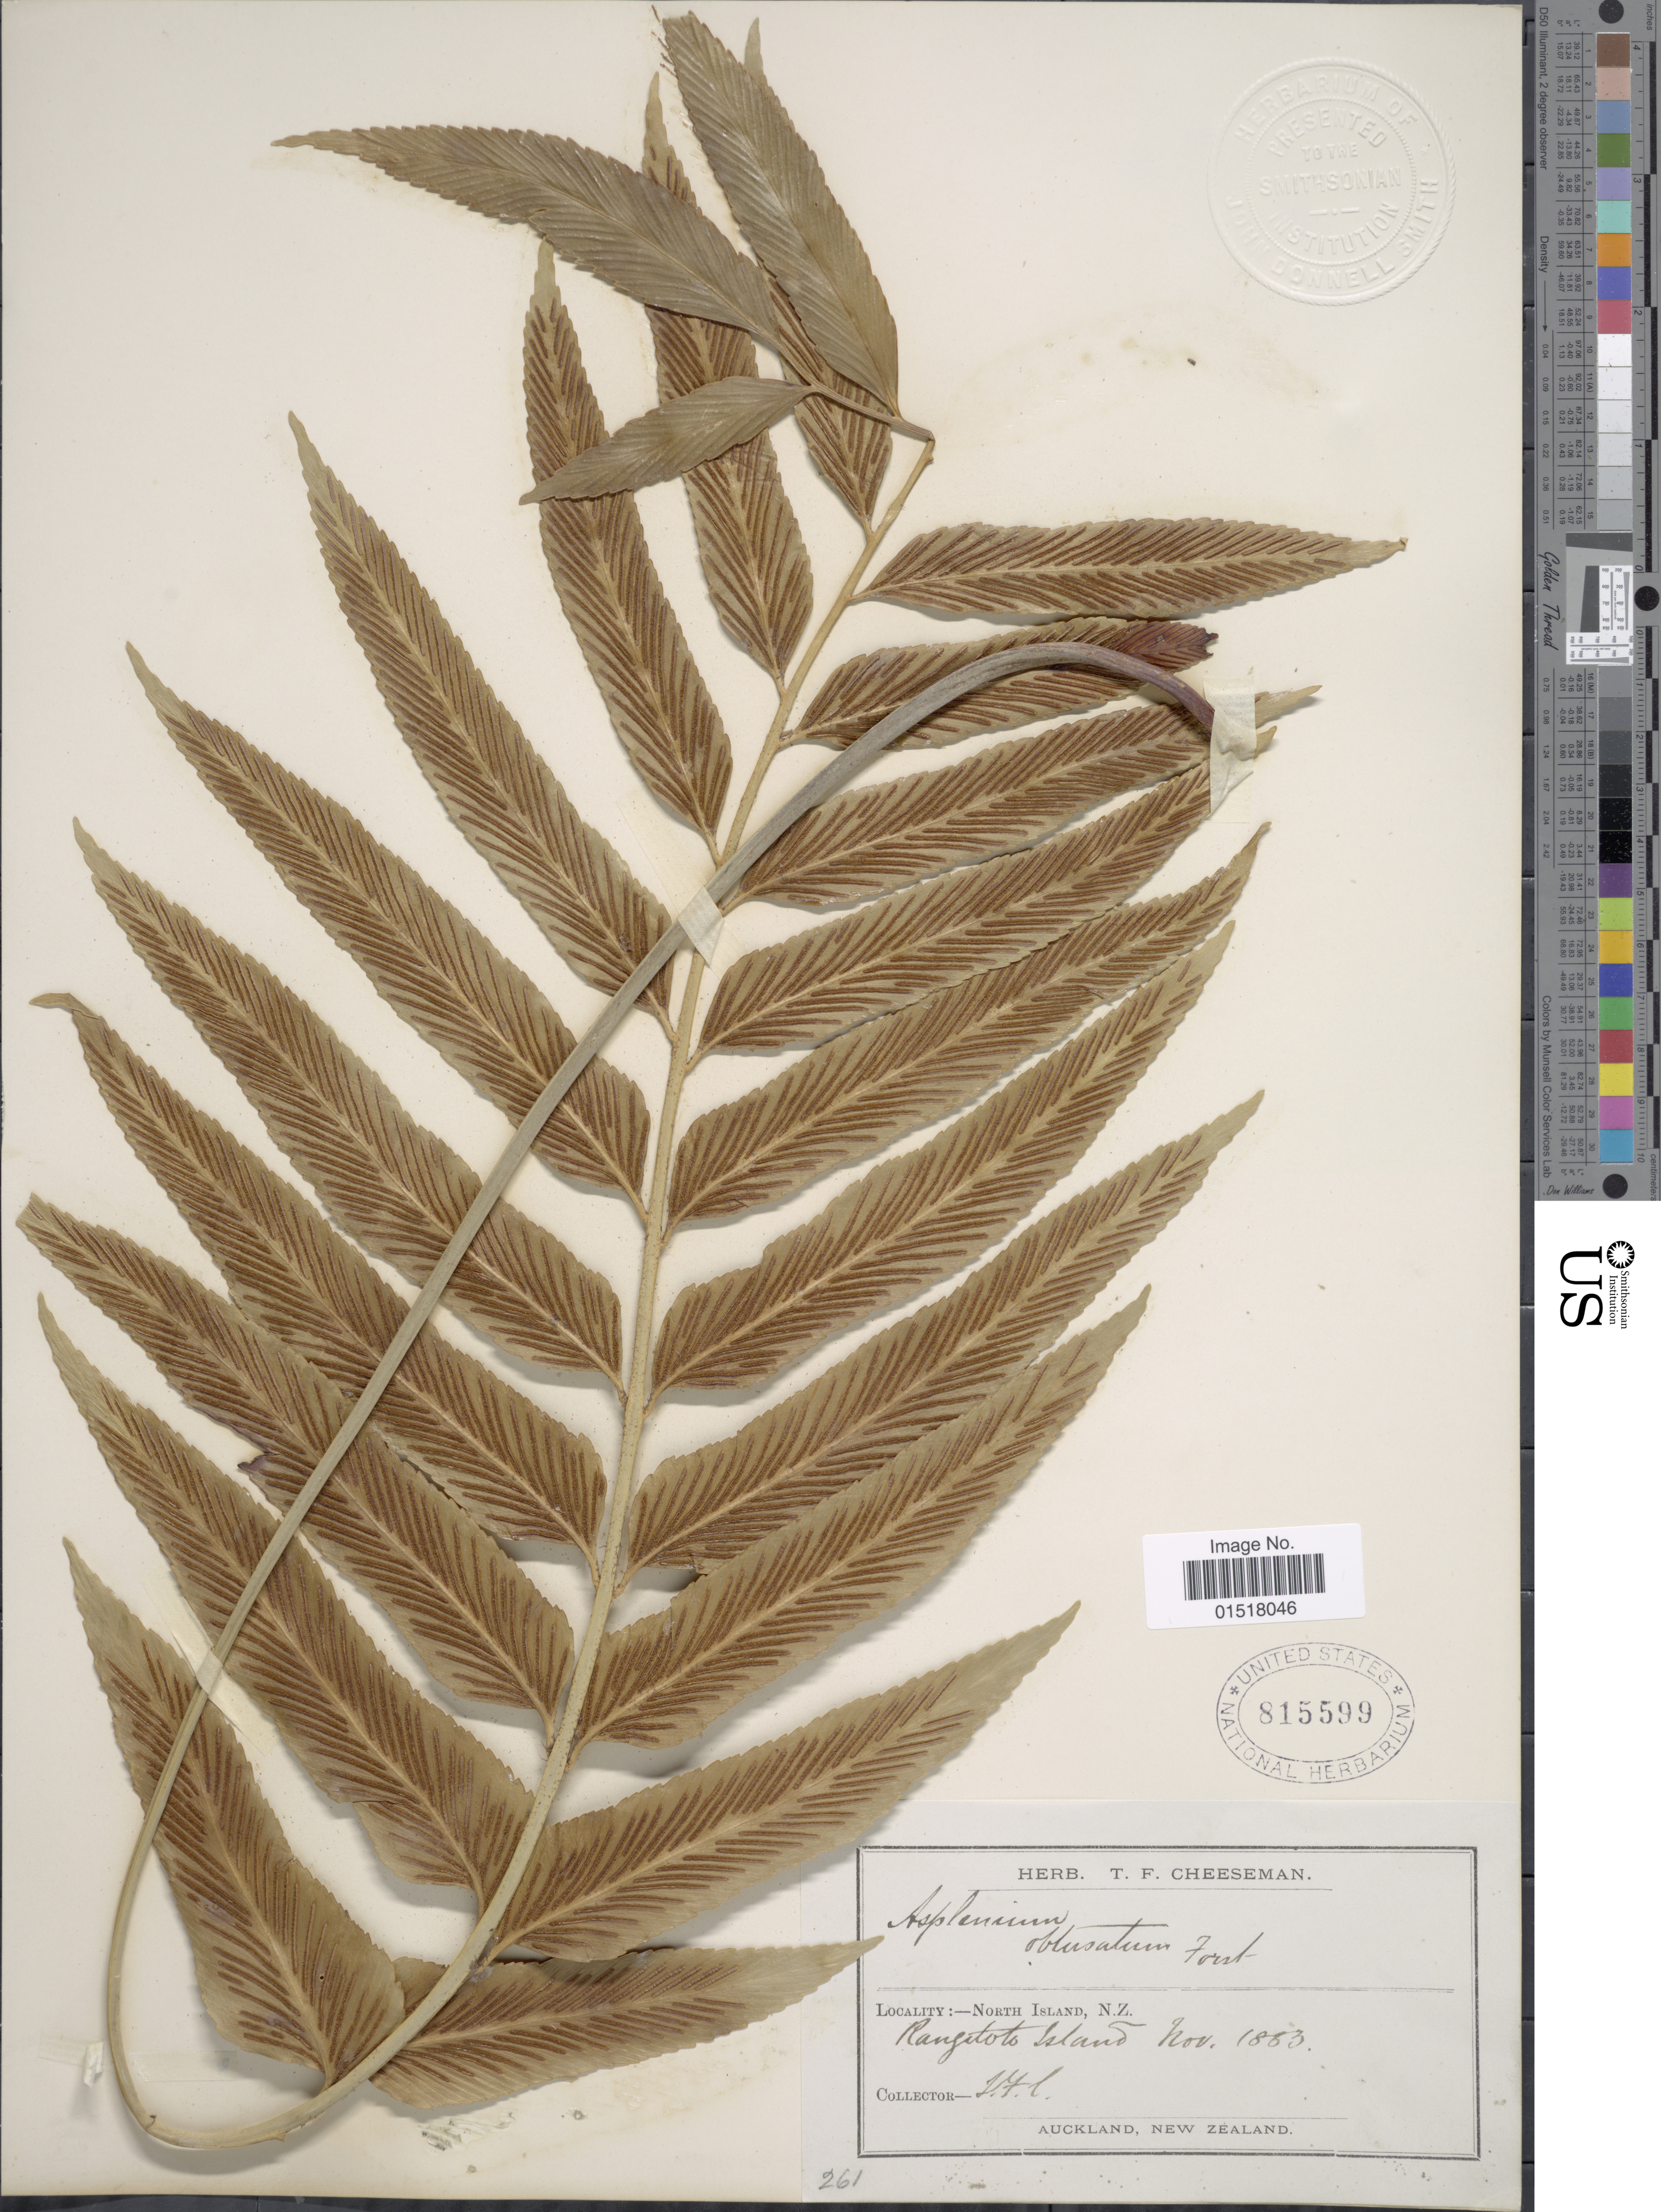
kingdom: Plantae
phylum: Tracheophyta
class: Polypodiopsida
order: Polypodiales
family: Aspleniaceae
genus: Asplenium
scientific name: Asplenium oblongifolium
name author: Colenso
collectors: T. F. Cheeseman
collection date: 1883-11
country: New Zealand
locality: North Island, Rangitoto Island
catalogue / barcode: US 815599